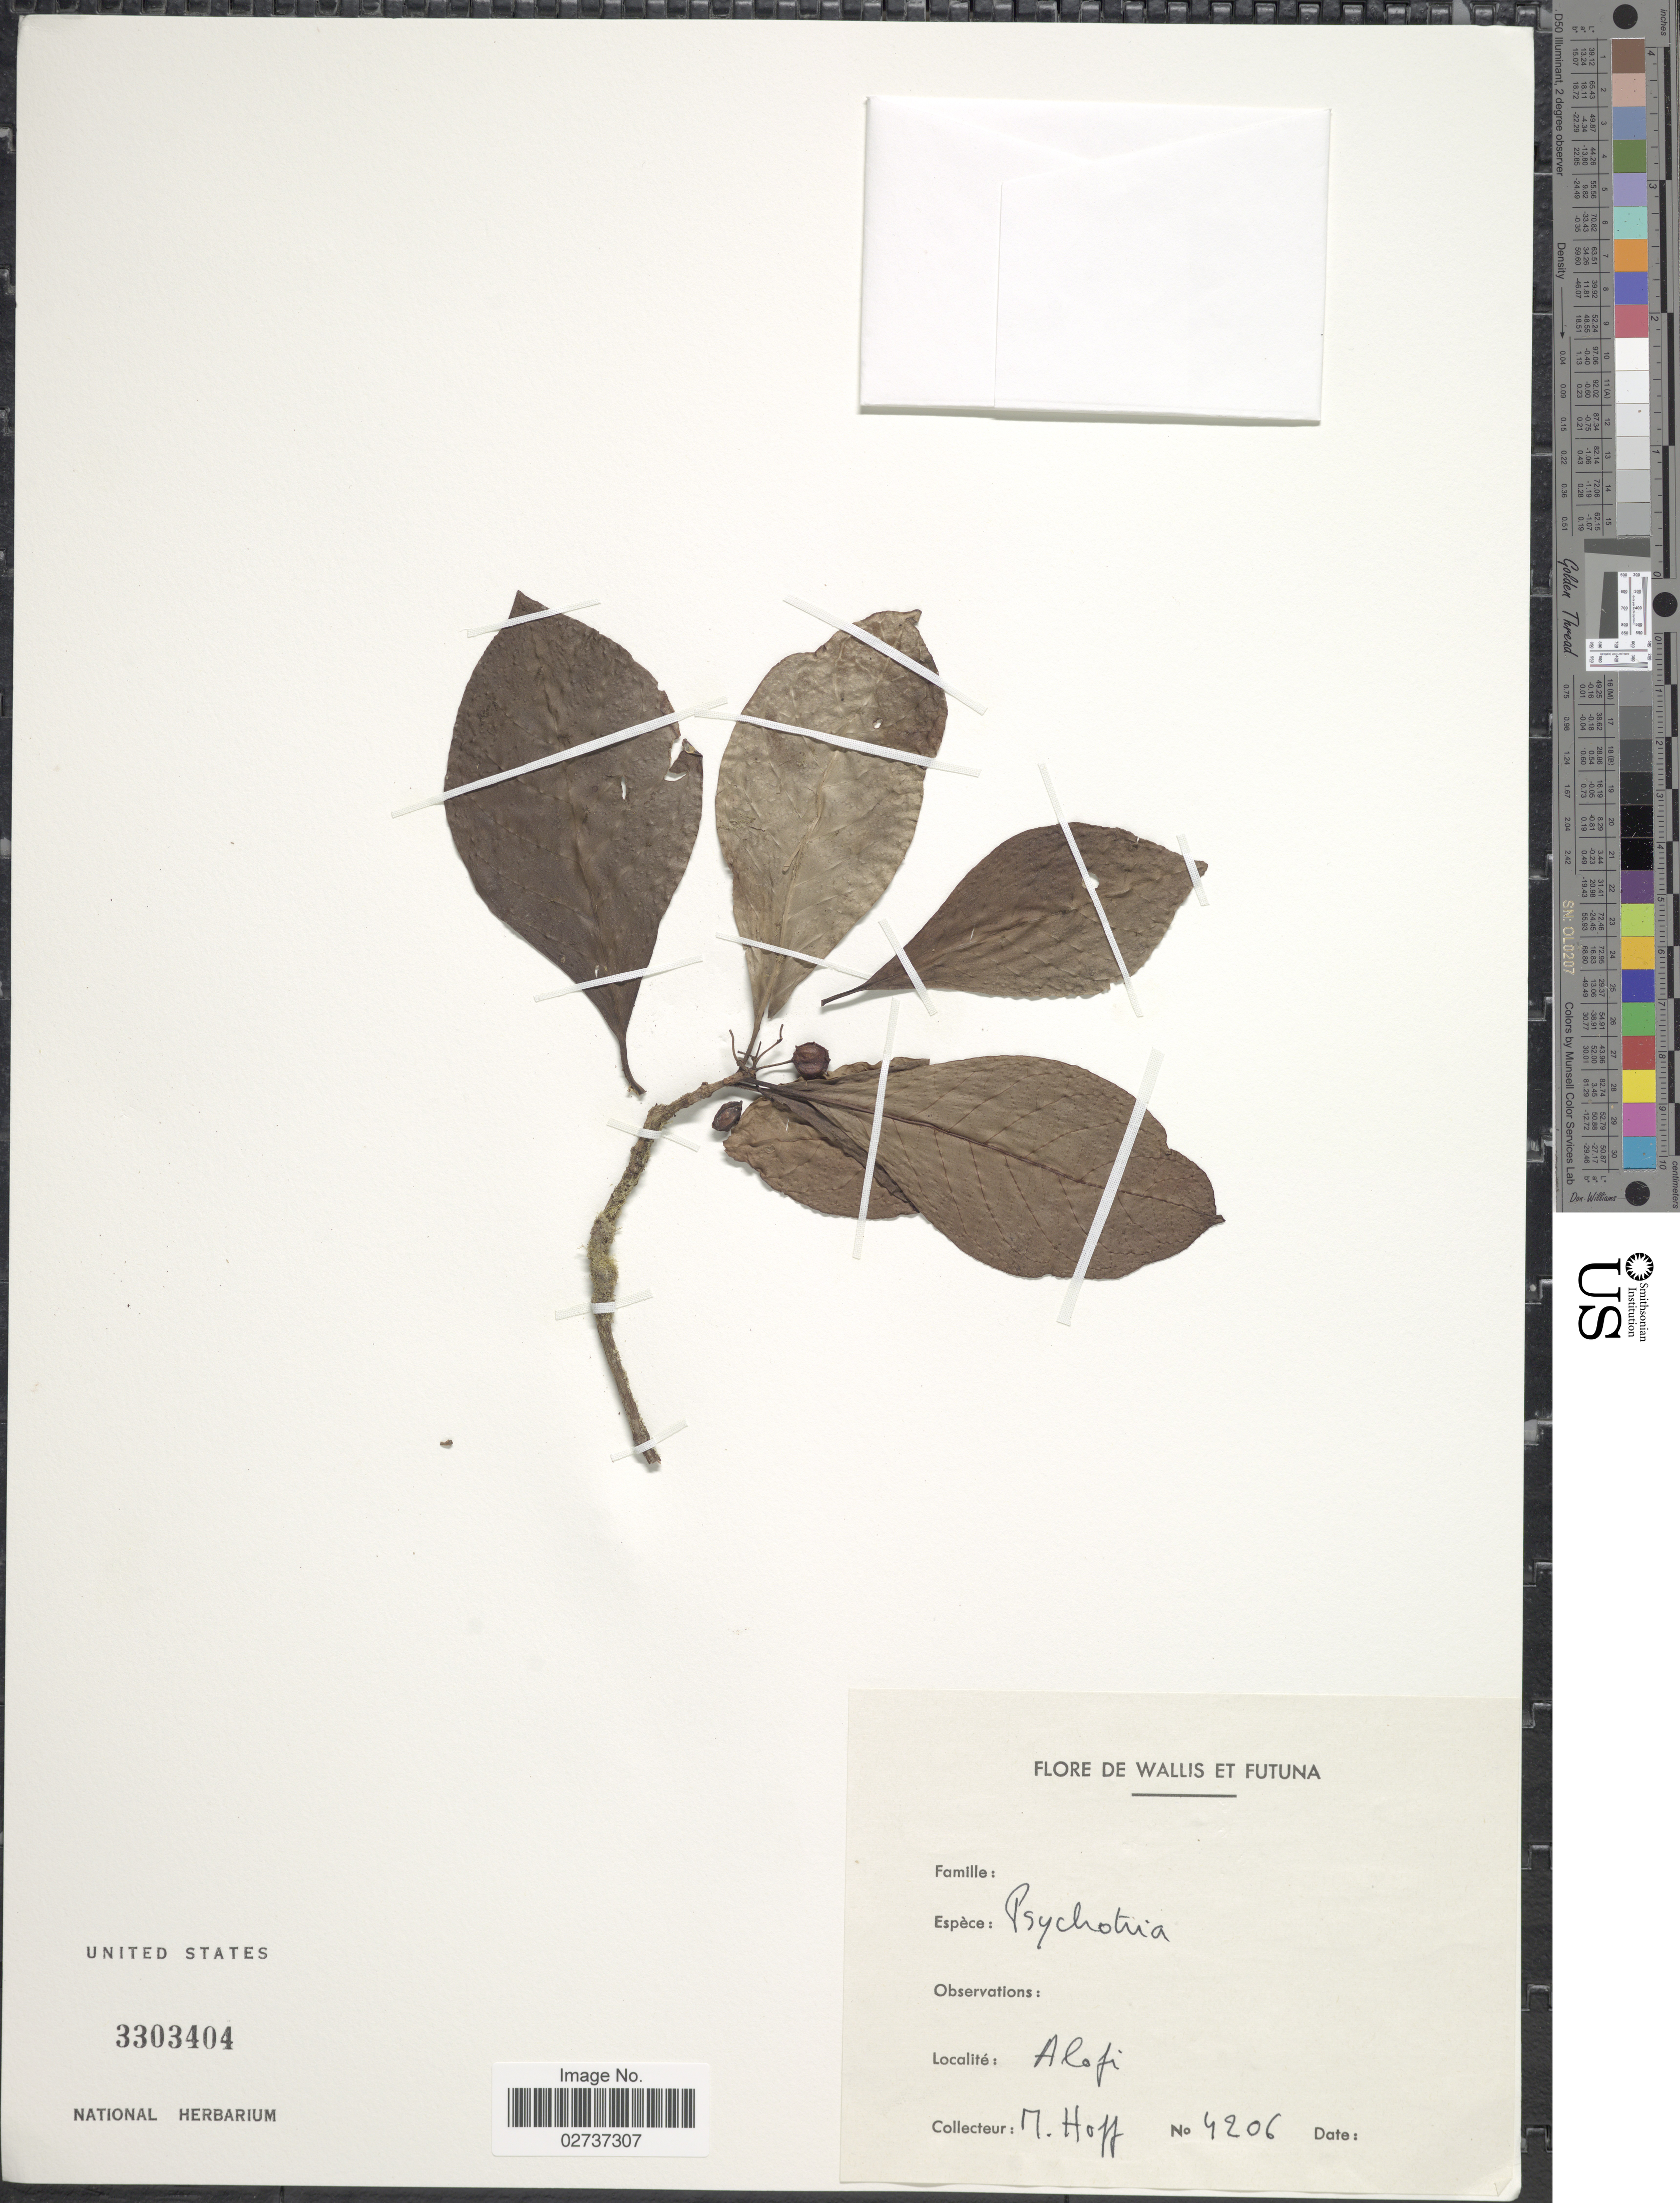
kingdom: Plantae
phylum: Tracheophyta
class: Magnoliopsida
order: Gentianales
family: Rubiaceae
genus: Psychotria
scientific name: Psychotria sp.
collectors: M. Hoff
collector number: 4206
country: Wallis and Futuna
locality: Wallis et Futuna. Alofi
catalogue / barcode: US 3303404